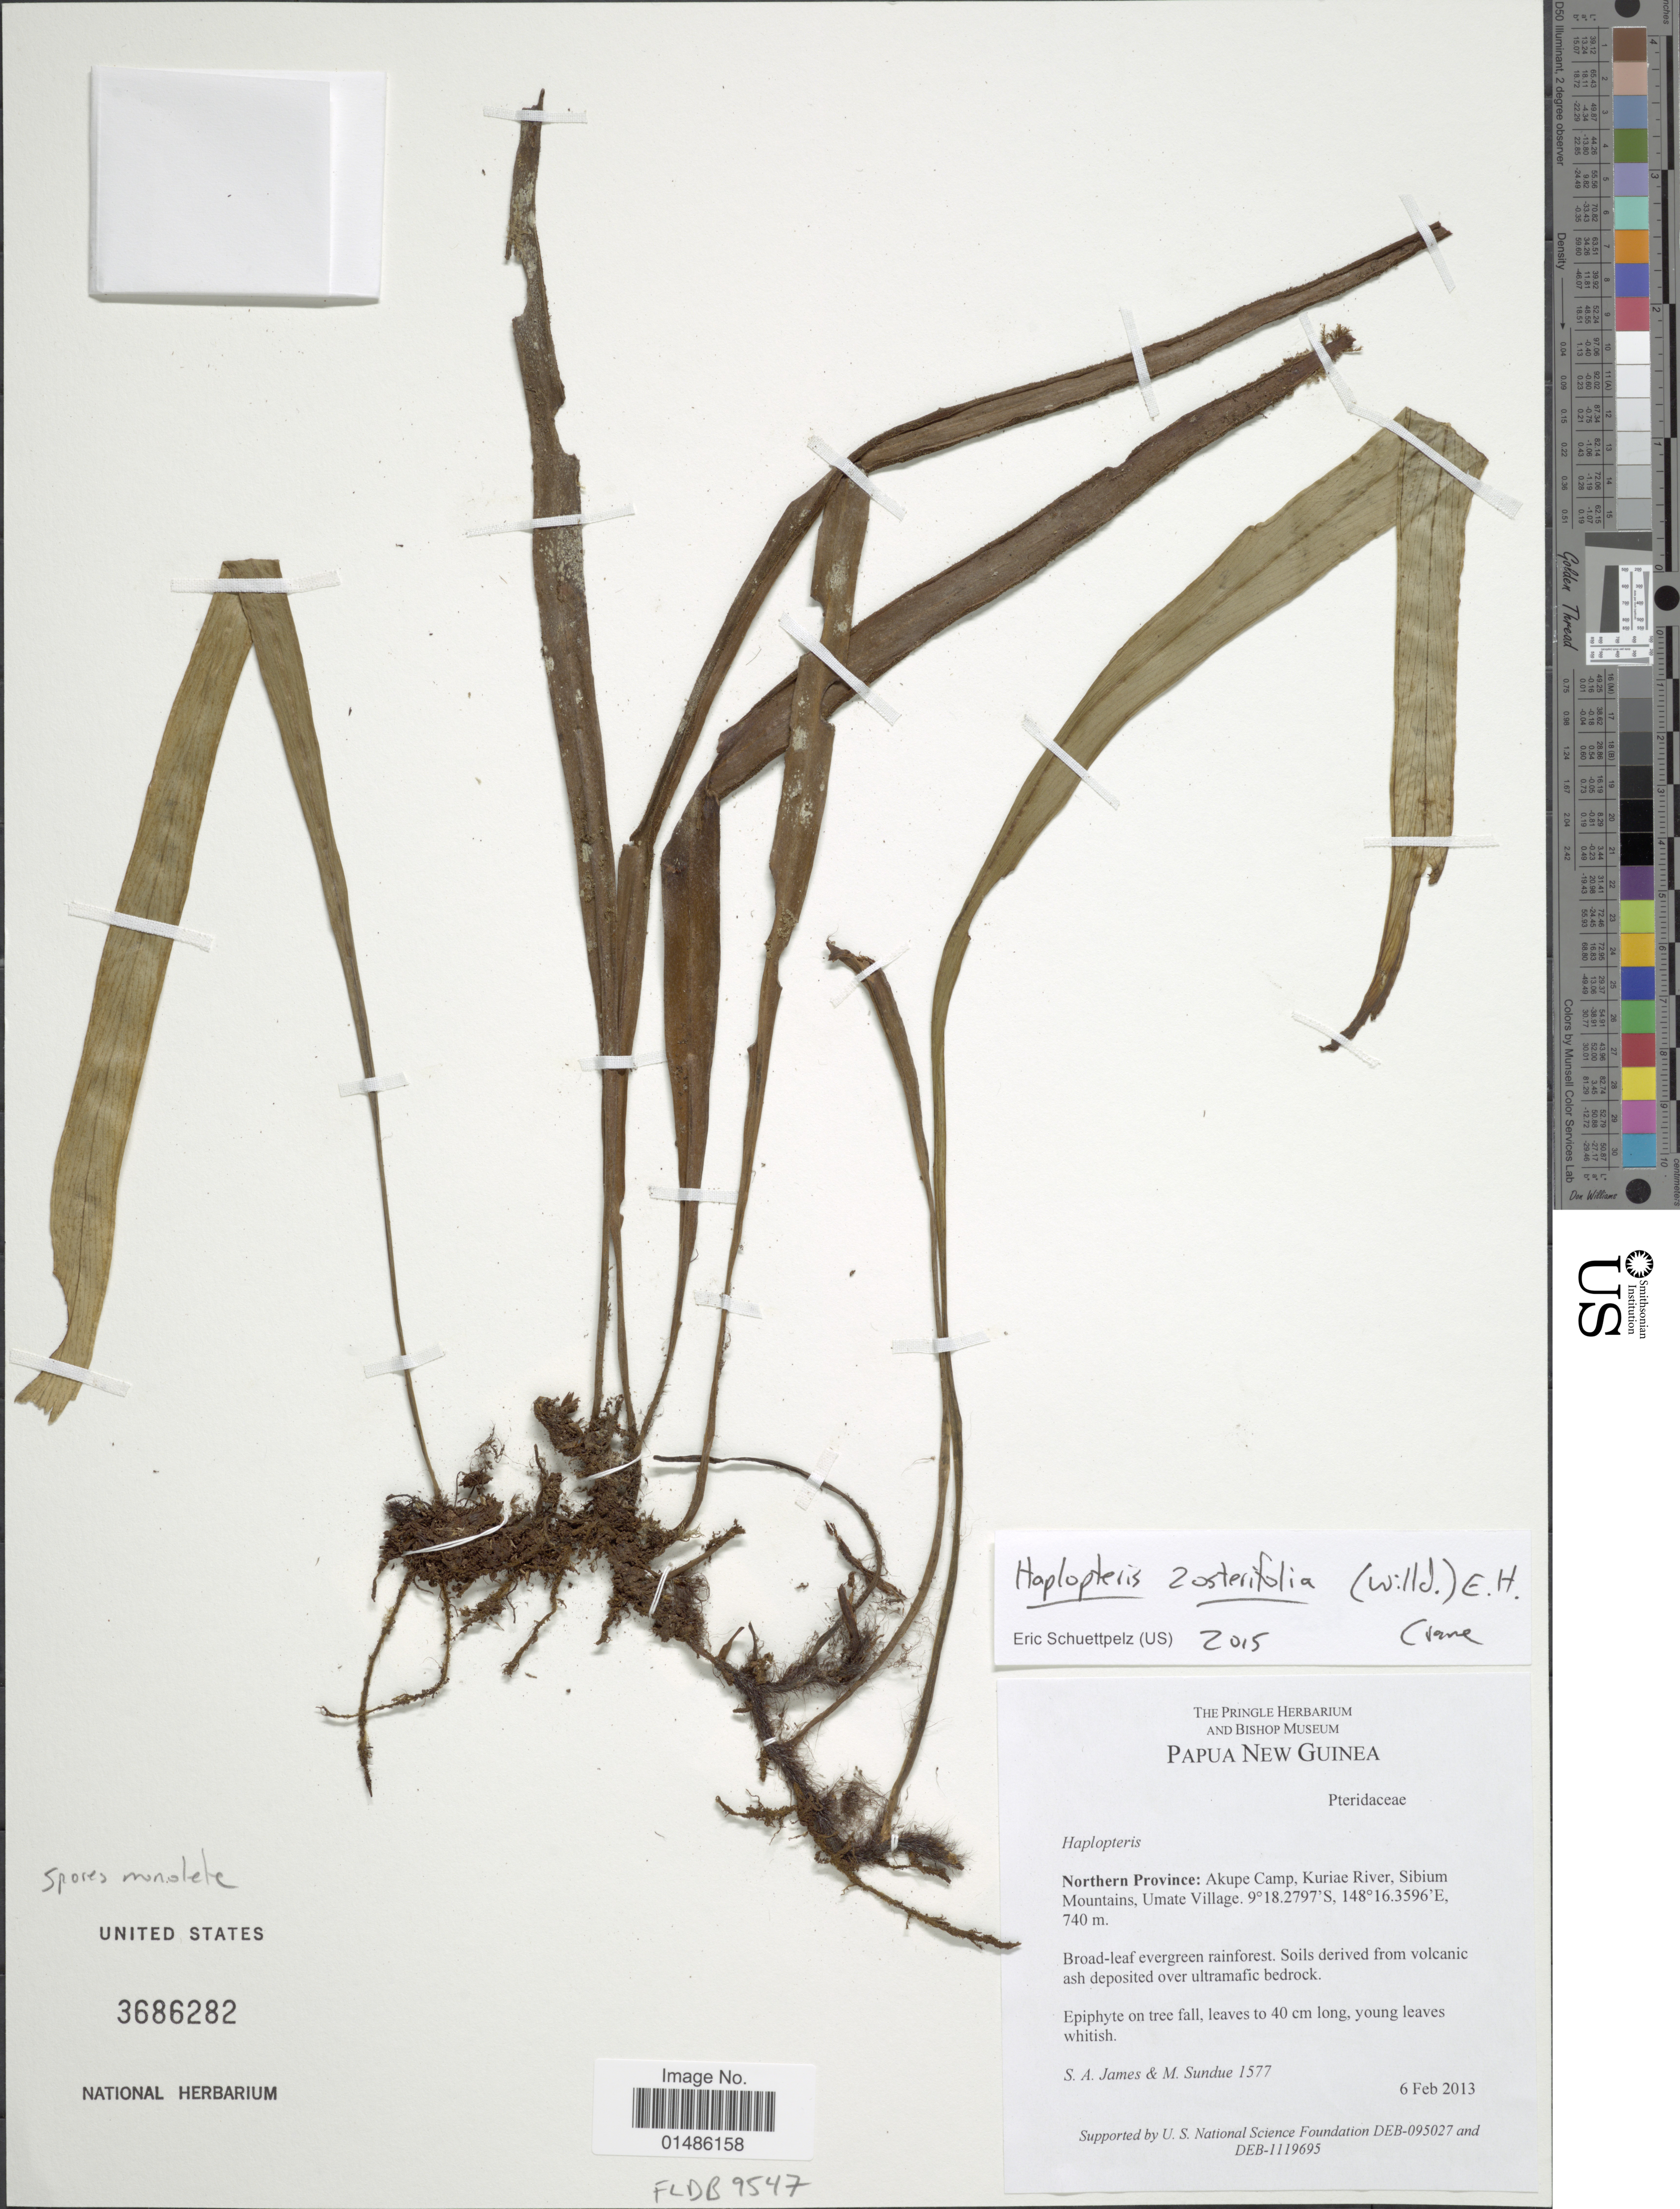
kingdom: Plantae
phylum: Tracheophyta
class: Polypodiopsida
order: Polypodiales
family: Pteridaceae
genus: Haplopteris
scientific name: Haplopteris zosterifolia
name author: (Willd.) E.H. Crane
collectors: S. James & M. Sundue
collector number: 1577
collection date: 2013-02-06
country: Papua New Guinea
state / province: Northern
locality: Akupe Camp, Kuriae River, Sibium Mountains, Umate Village.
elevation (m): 740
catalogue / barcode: US 3686282